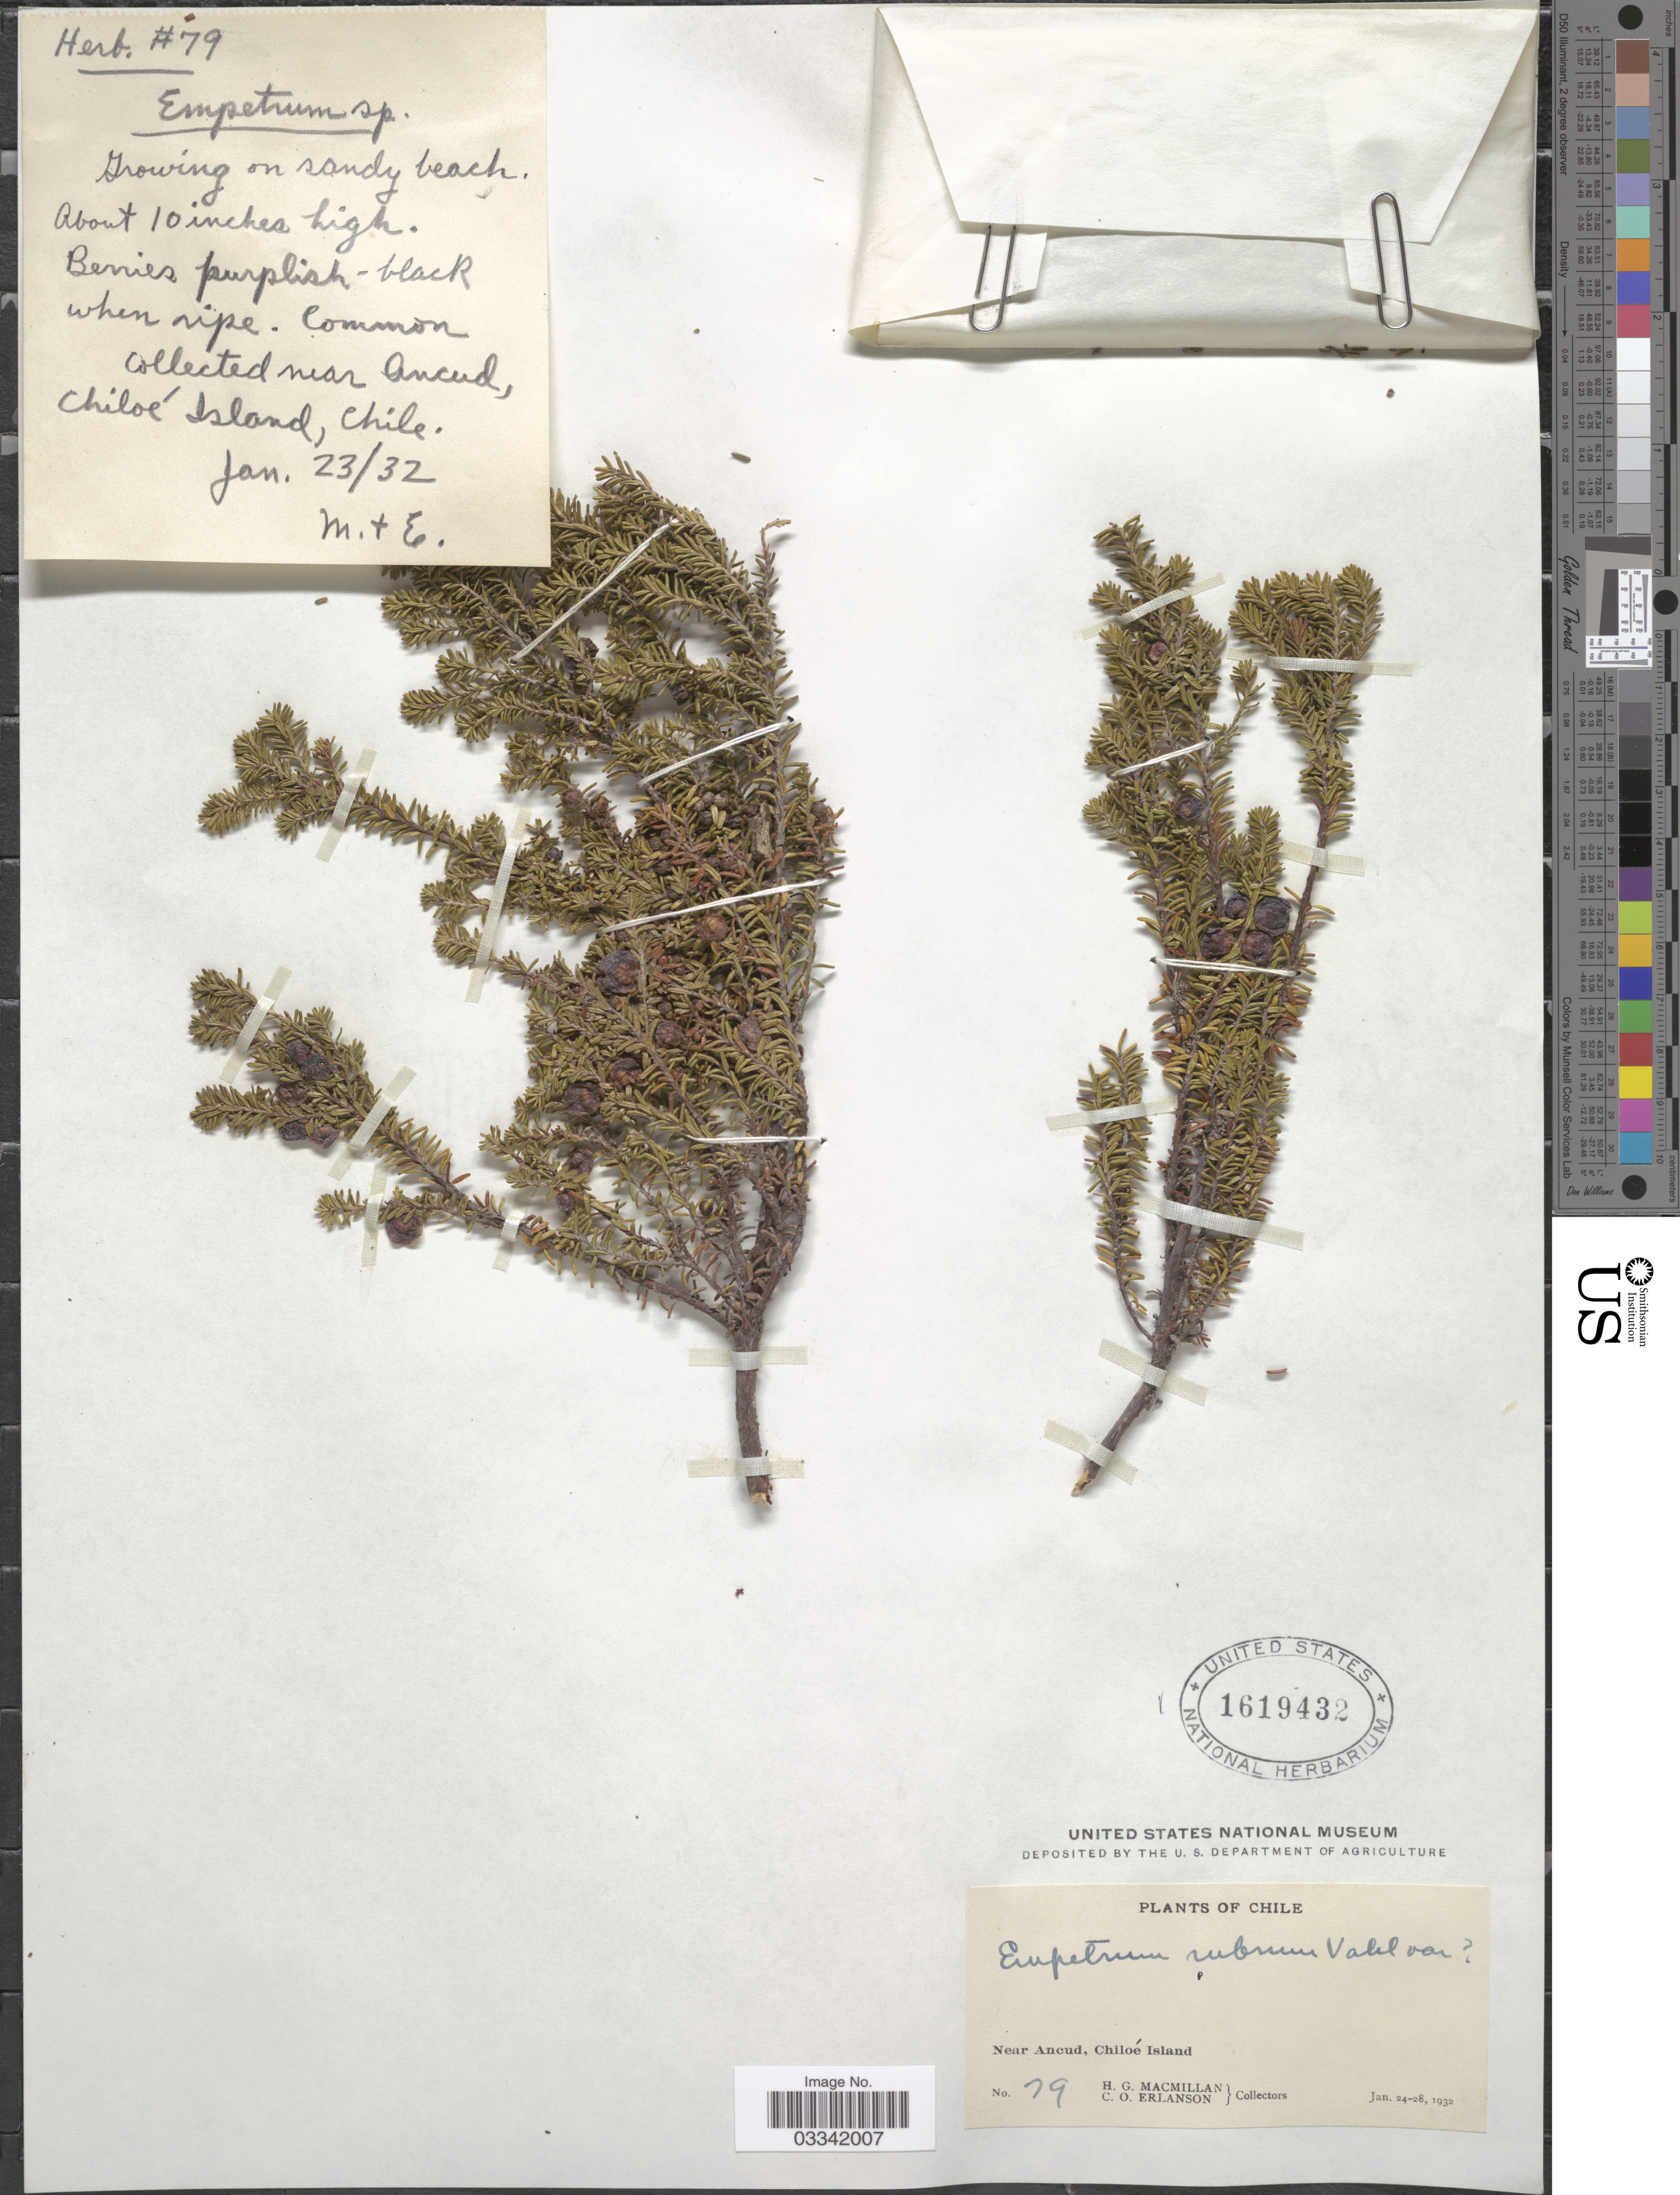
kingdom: Plantae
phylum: Tracheophyta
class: Magnoliopsida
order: Ericales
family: Ericaceae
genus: Empetrum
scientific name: Empetrum rubrum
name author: Vahl ex Willd.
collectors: H. MacMillan & C. O. Erlanson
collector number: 79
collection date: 1932-01-24/1932-01-28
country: Chile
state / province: Arica y Parinacota (XV)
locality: Near Ancud, Chiloé Island.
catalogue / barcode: US 1619432